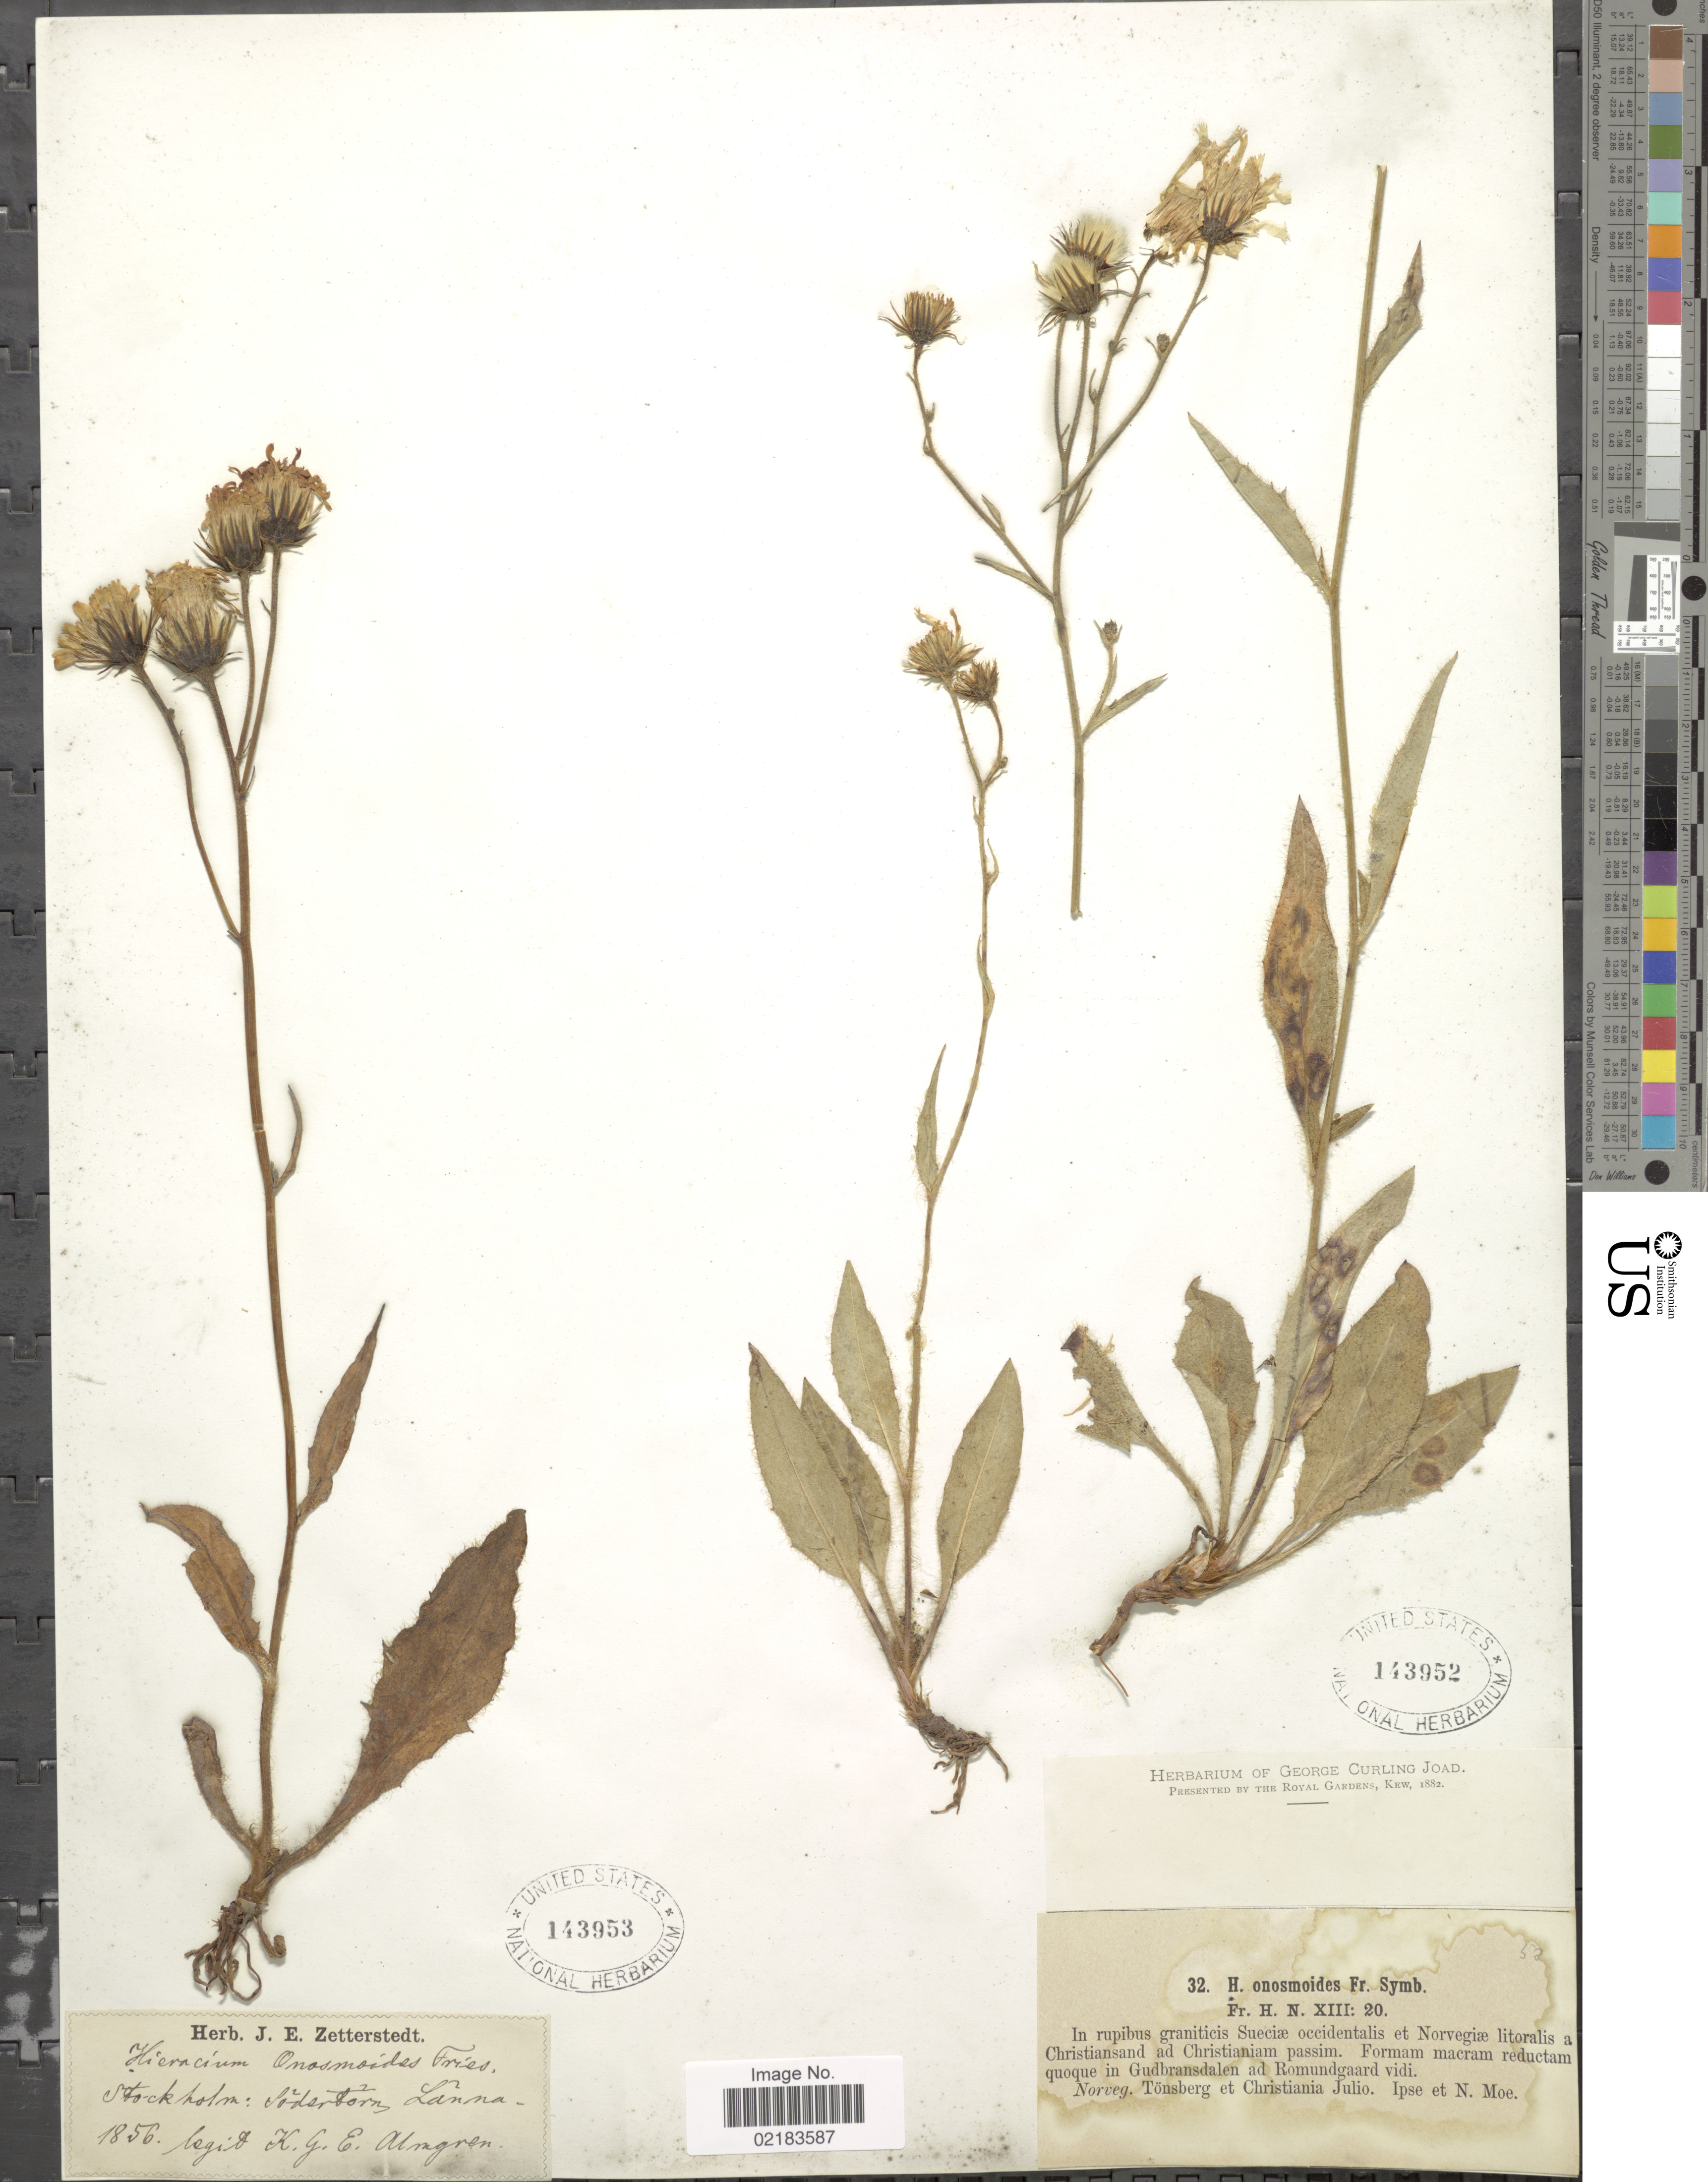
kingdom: Plantae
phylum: Tracheophyta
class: Magnoliopsida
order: Asterales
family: Asteraceae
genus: Hieracium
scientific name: Hieracium onosmoides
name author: Fr.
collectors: K. Almgren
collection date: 1856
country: Sweden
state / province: Stockholm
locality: Stockholm: Södertorn. Lanna.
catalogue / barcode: US 143953-2